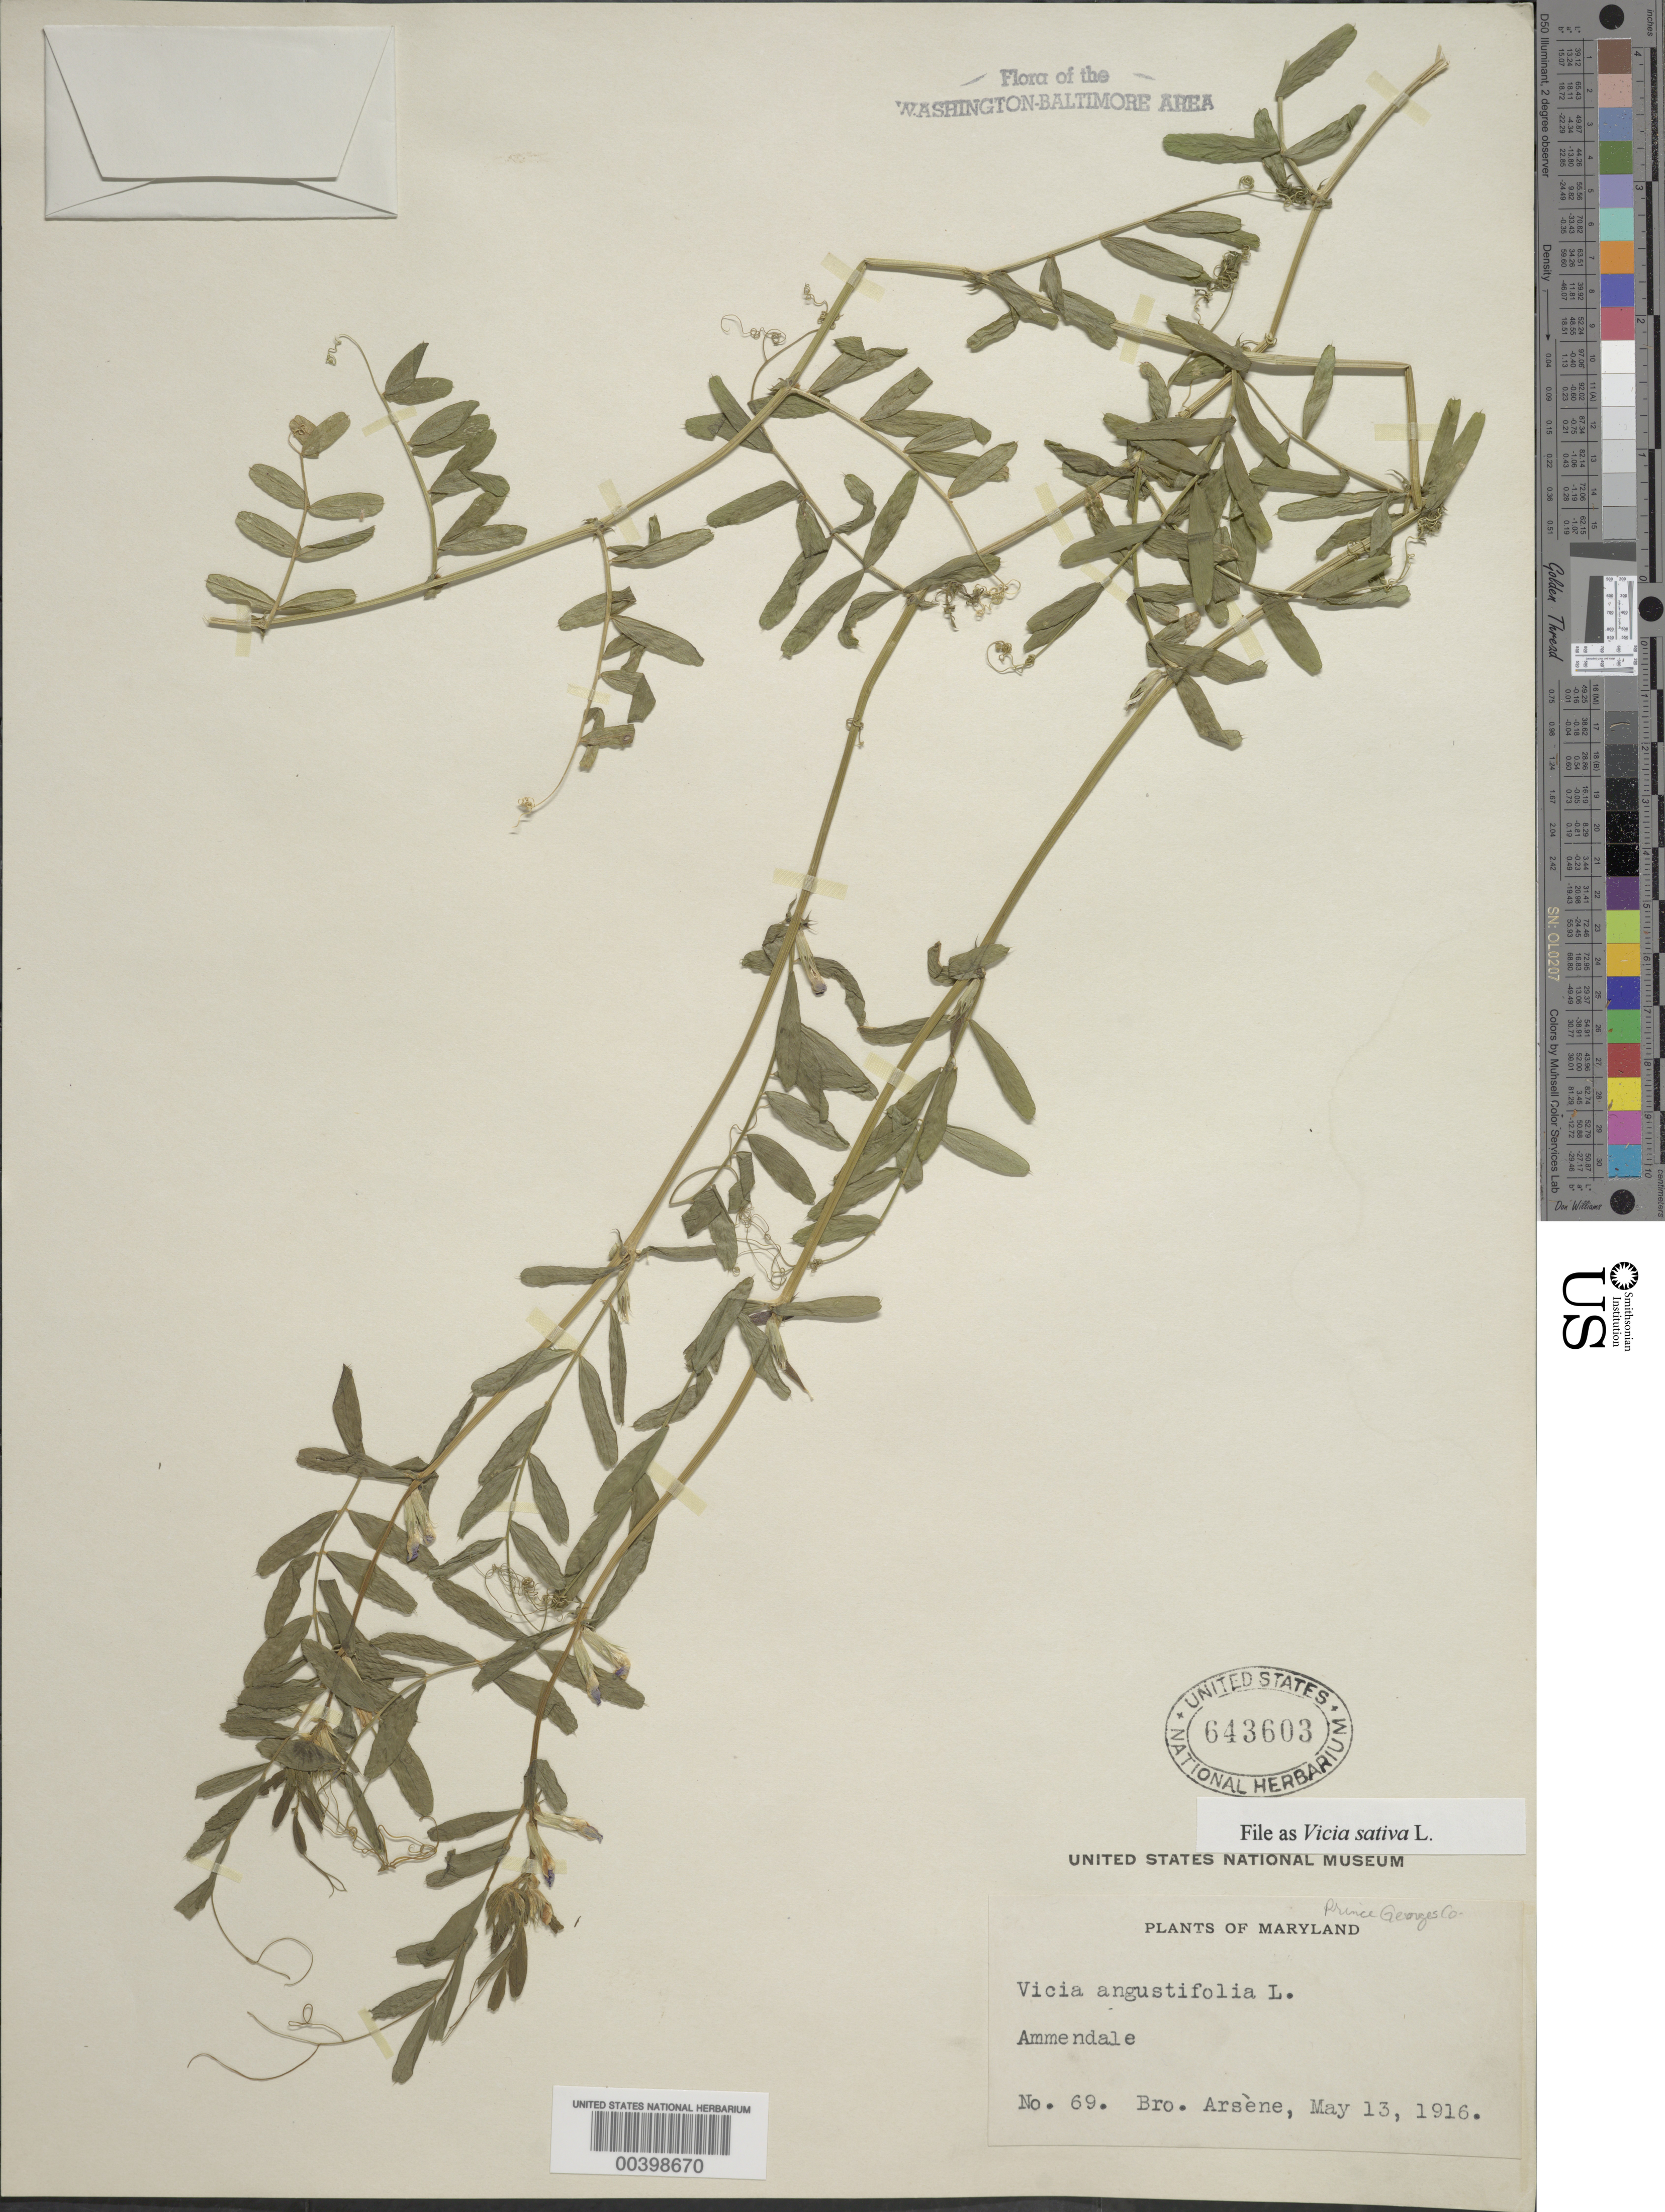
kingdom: Plantae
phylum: Tracheophyta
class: Magnoliopsida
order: Fabales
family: Fabaceae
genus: Vicia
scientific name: Vicia sativa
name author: L.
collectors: Bro. G. Arsène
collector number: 69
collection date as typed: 13 May 1916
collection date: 1916-05-13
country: United States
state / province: Maryland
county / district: Prince George's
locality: Ammendale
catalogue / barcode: US 643603